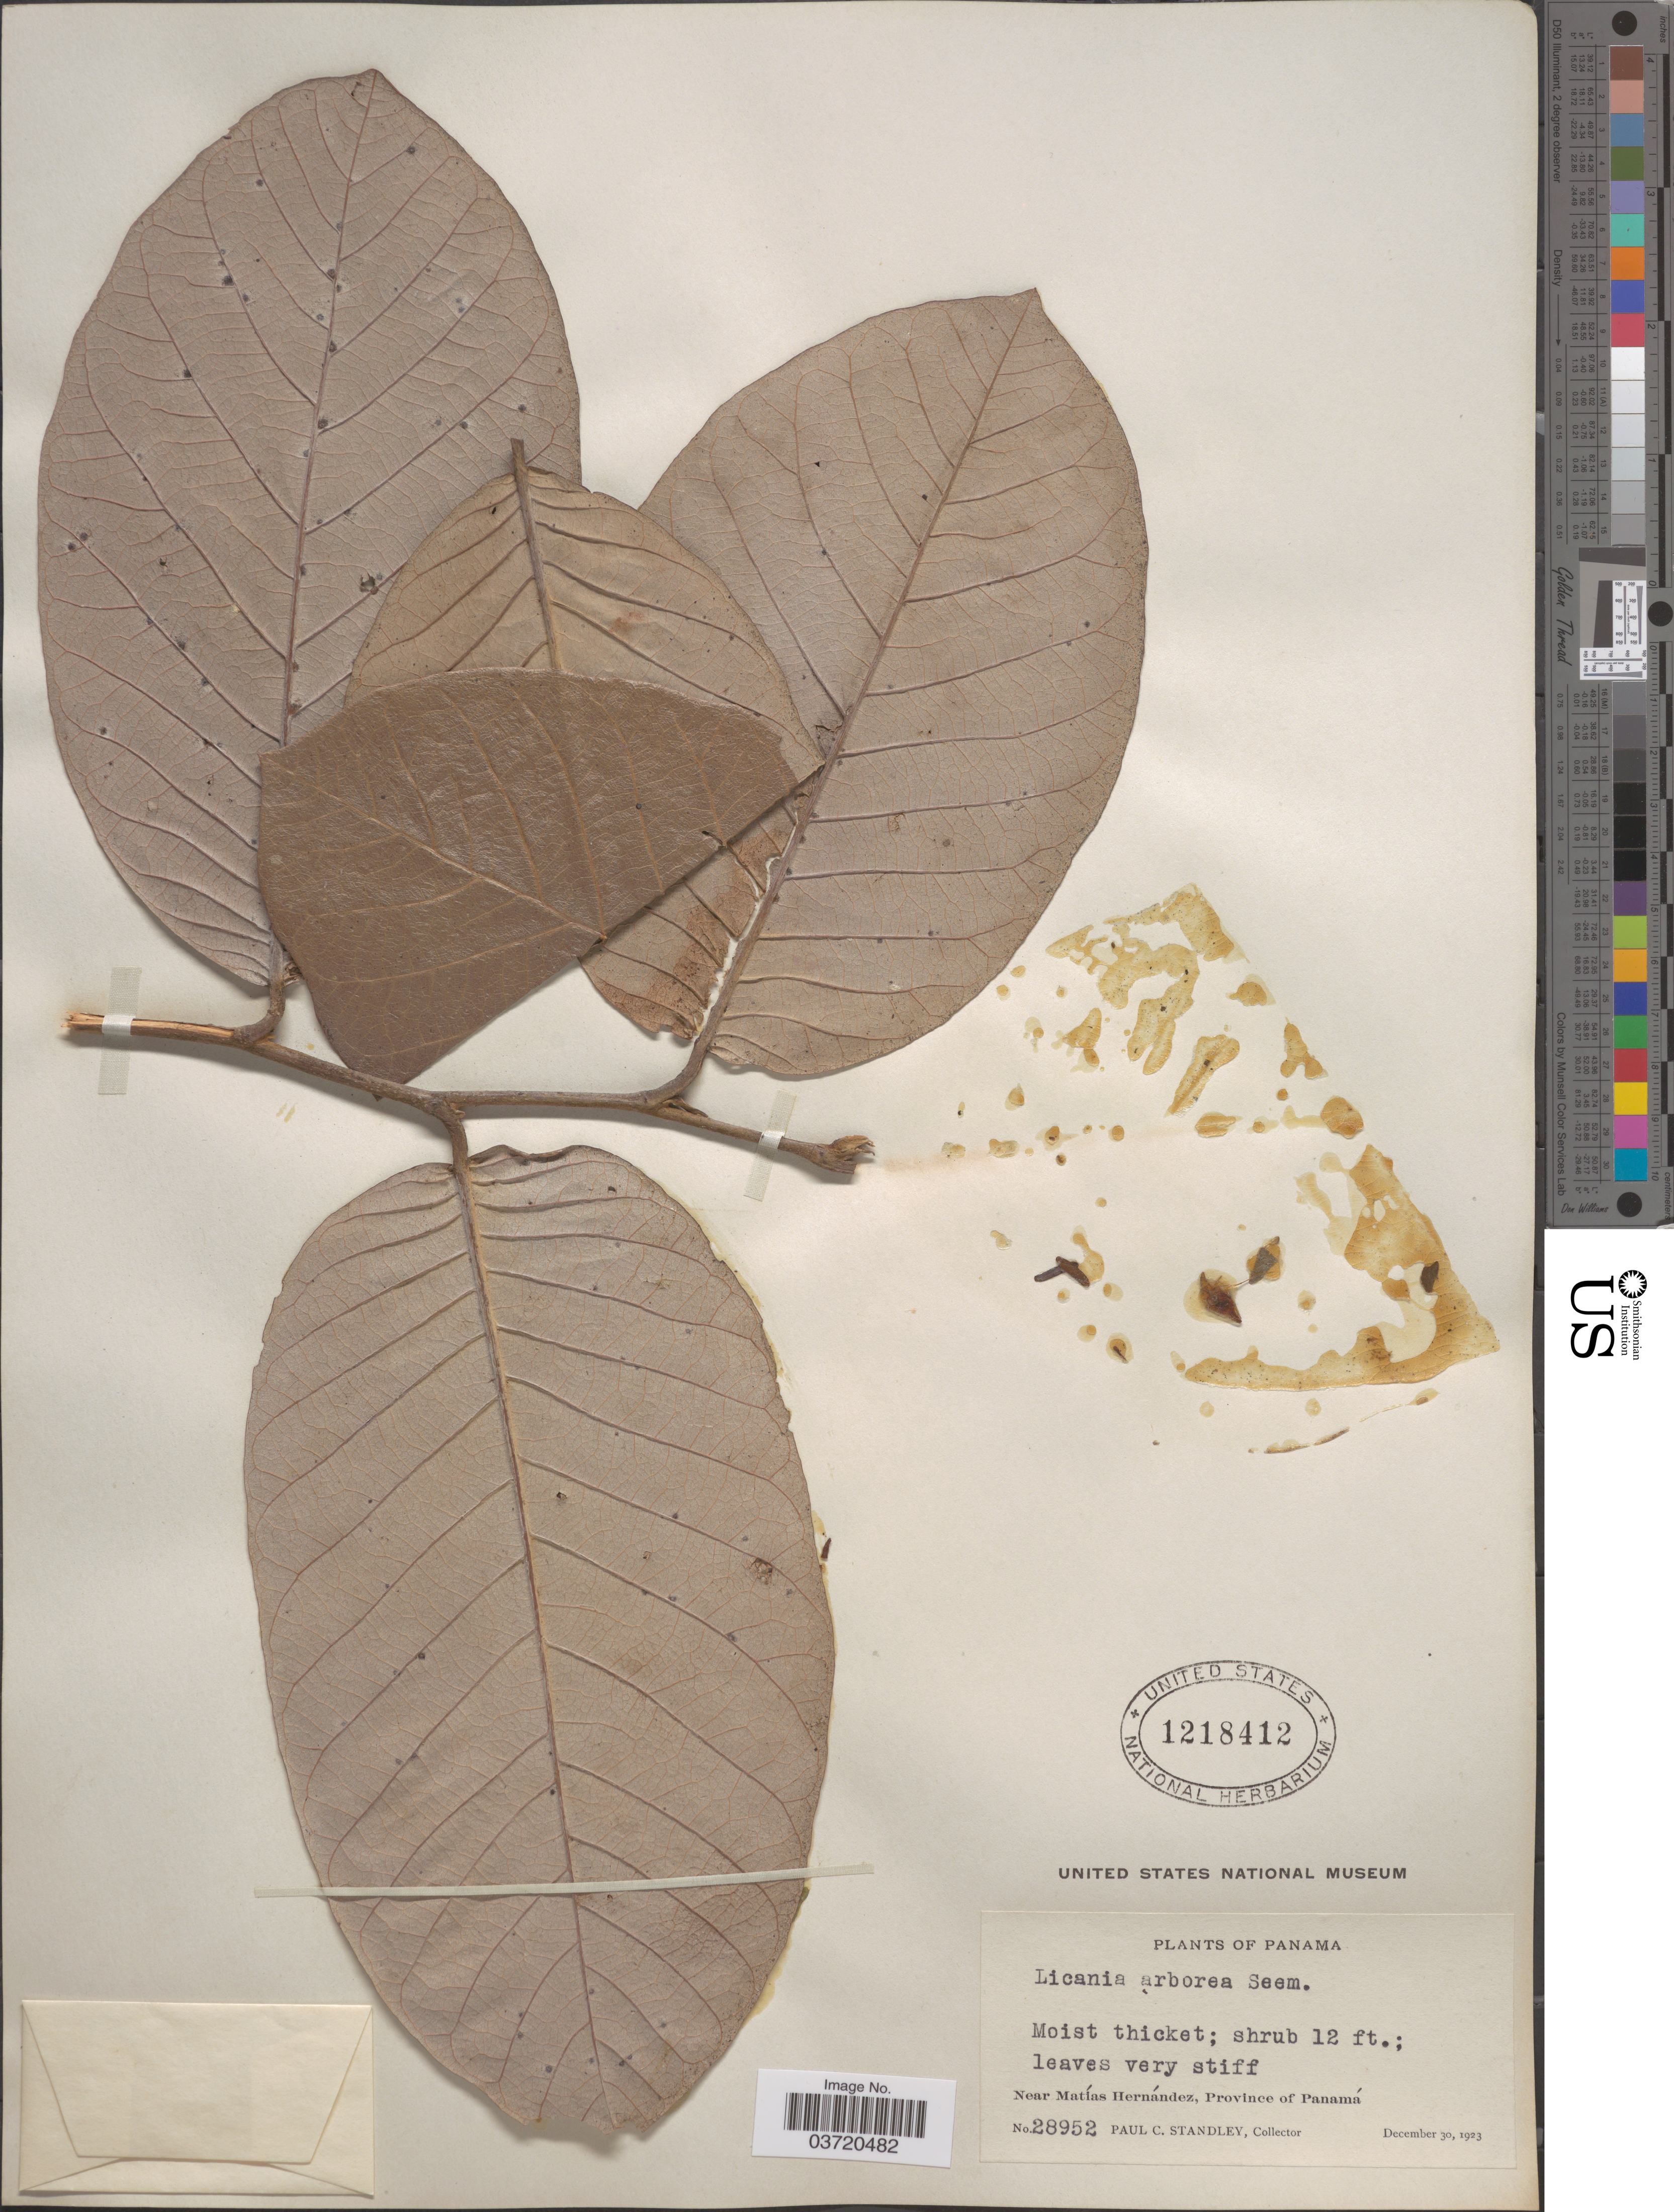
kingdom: Plantae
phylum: Tracheophyta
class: Magnoliopsida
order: Malpighiales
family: Chrysobalanaceae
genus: Microdesmia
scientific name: Microdesmia arborea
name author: (Seem.) Sothers & Prance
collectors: P. C. Standley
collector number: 28952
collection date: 1923-12-30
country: Panama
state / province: Panamá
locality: Near Matías Hernández.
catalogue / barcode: US 1218412